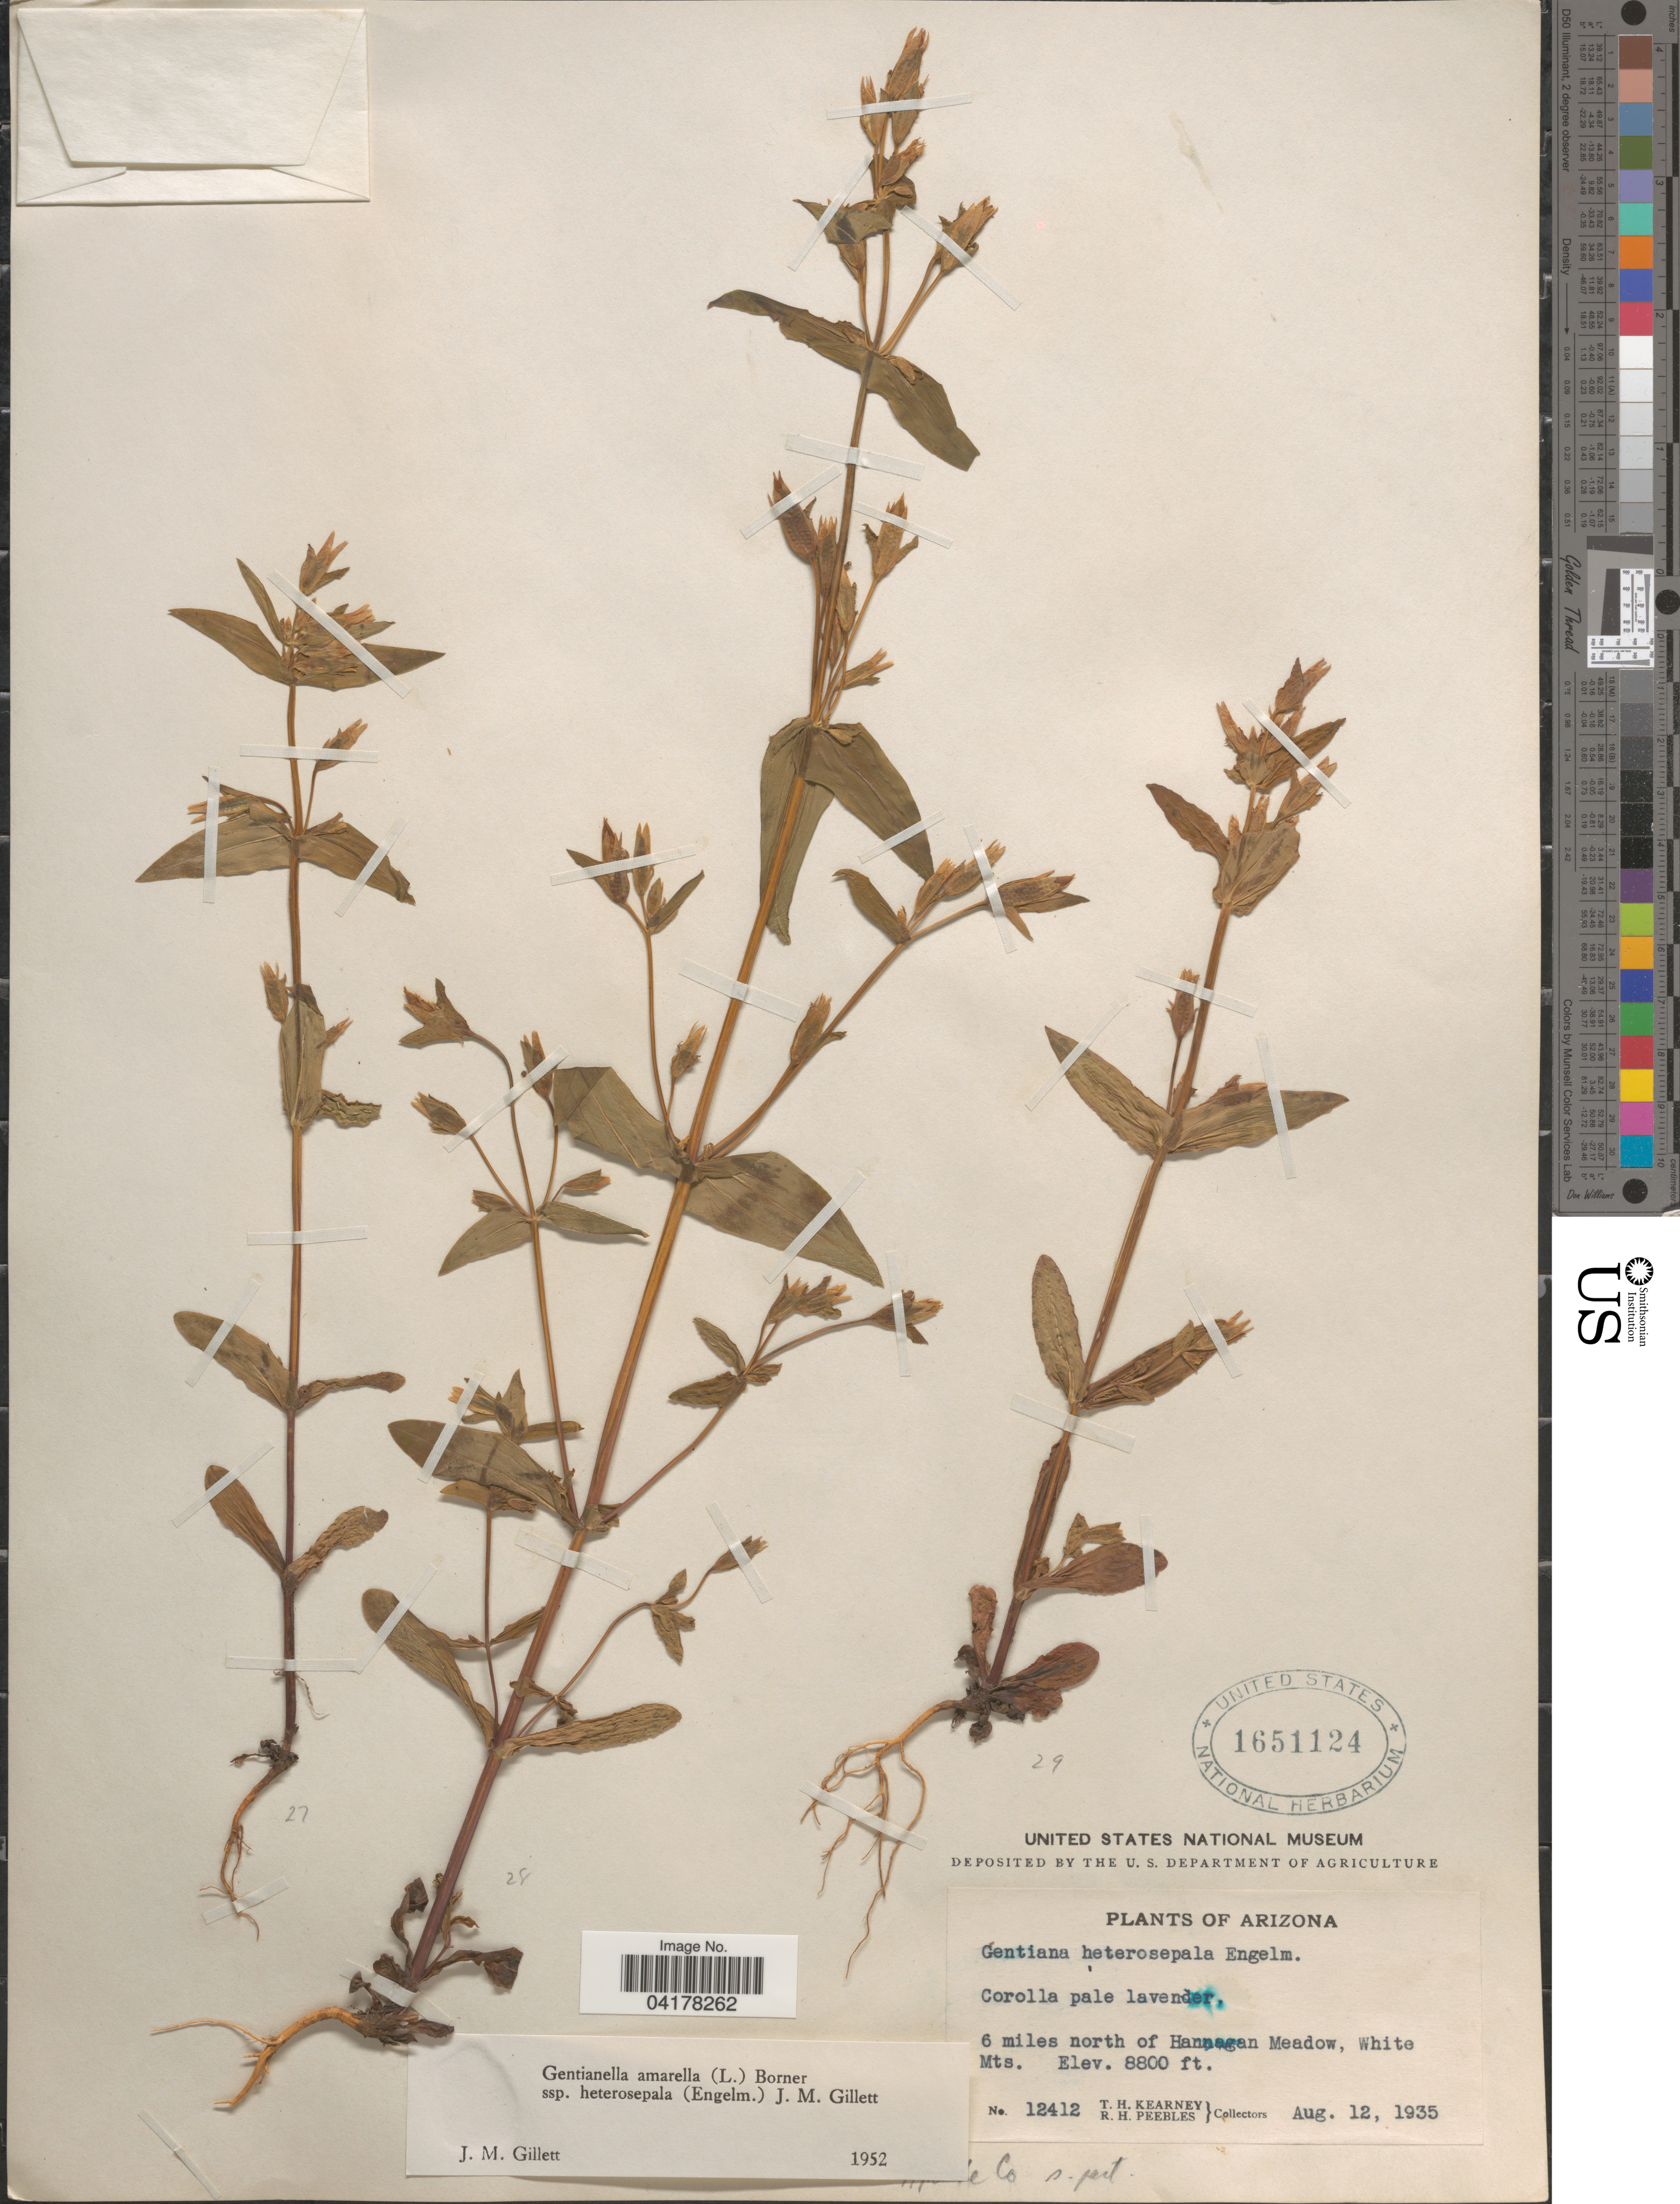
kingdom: Plantae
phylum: Tracheophyta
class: Magnoliopsida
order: Gentianales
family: Gentianaceae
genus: Gentianella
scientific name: Gentianella amarella subsp. heterosepala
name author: (Engelm.) J.M. Gillet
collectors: T. H. Kearney & R. H. Peebles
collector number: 12412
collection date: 1935-08-12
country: United States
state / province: Arizona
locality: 6 miles north of Hannagan Meadow, White Mts. [illegible text] Co.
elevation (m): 2682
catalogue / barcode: US 1651124